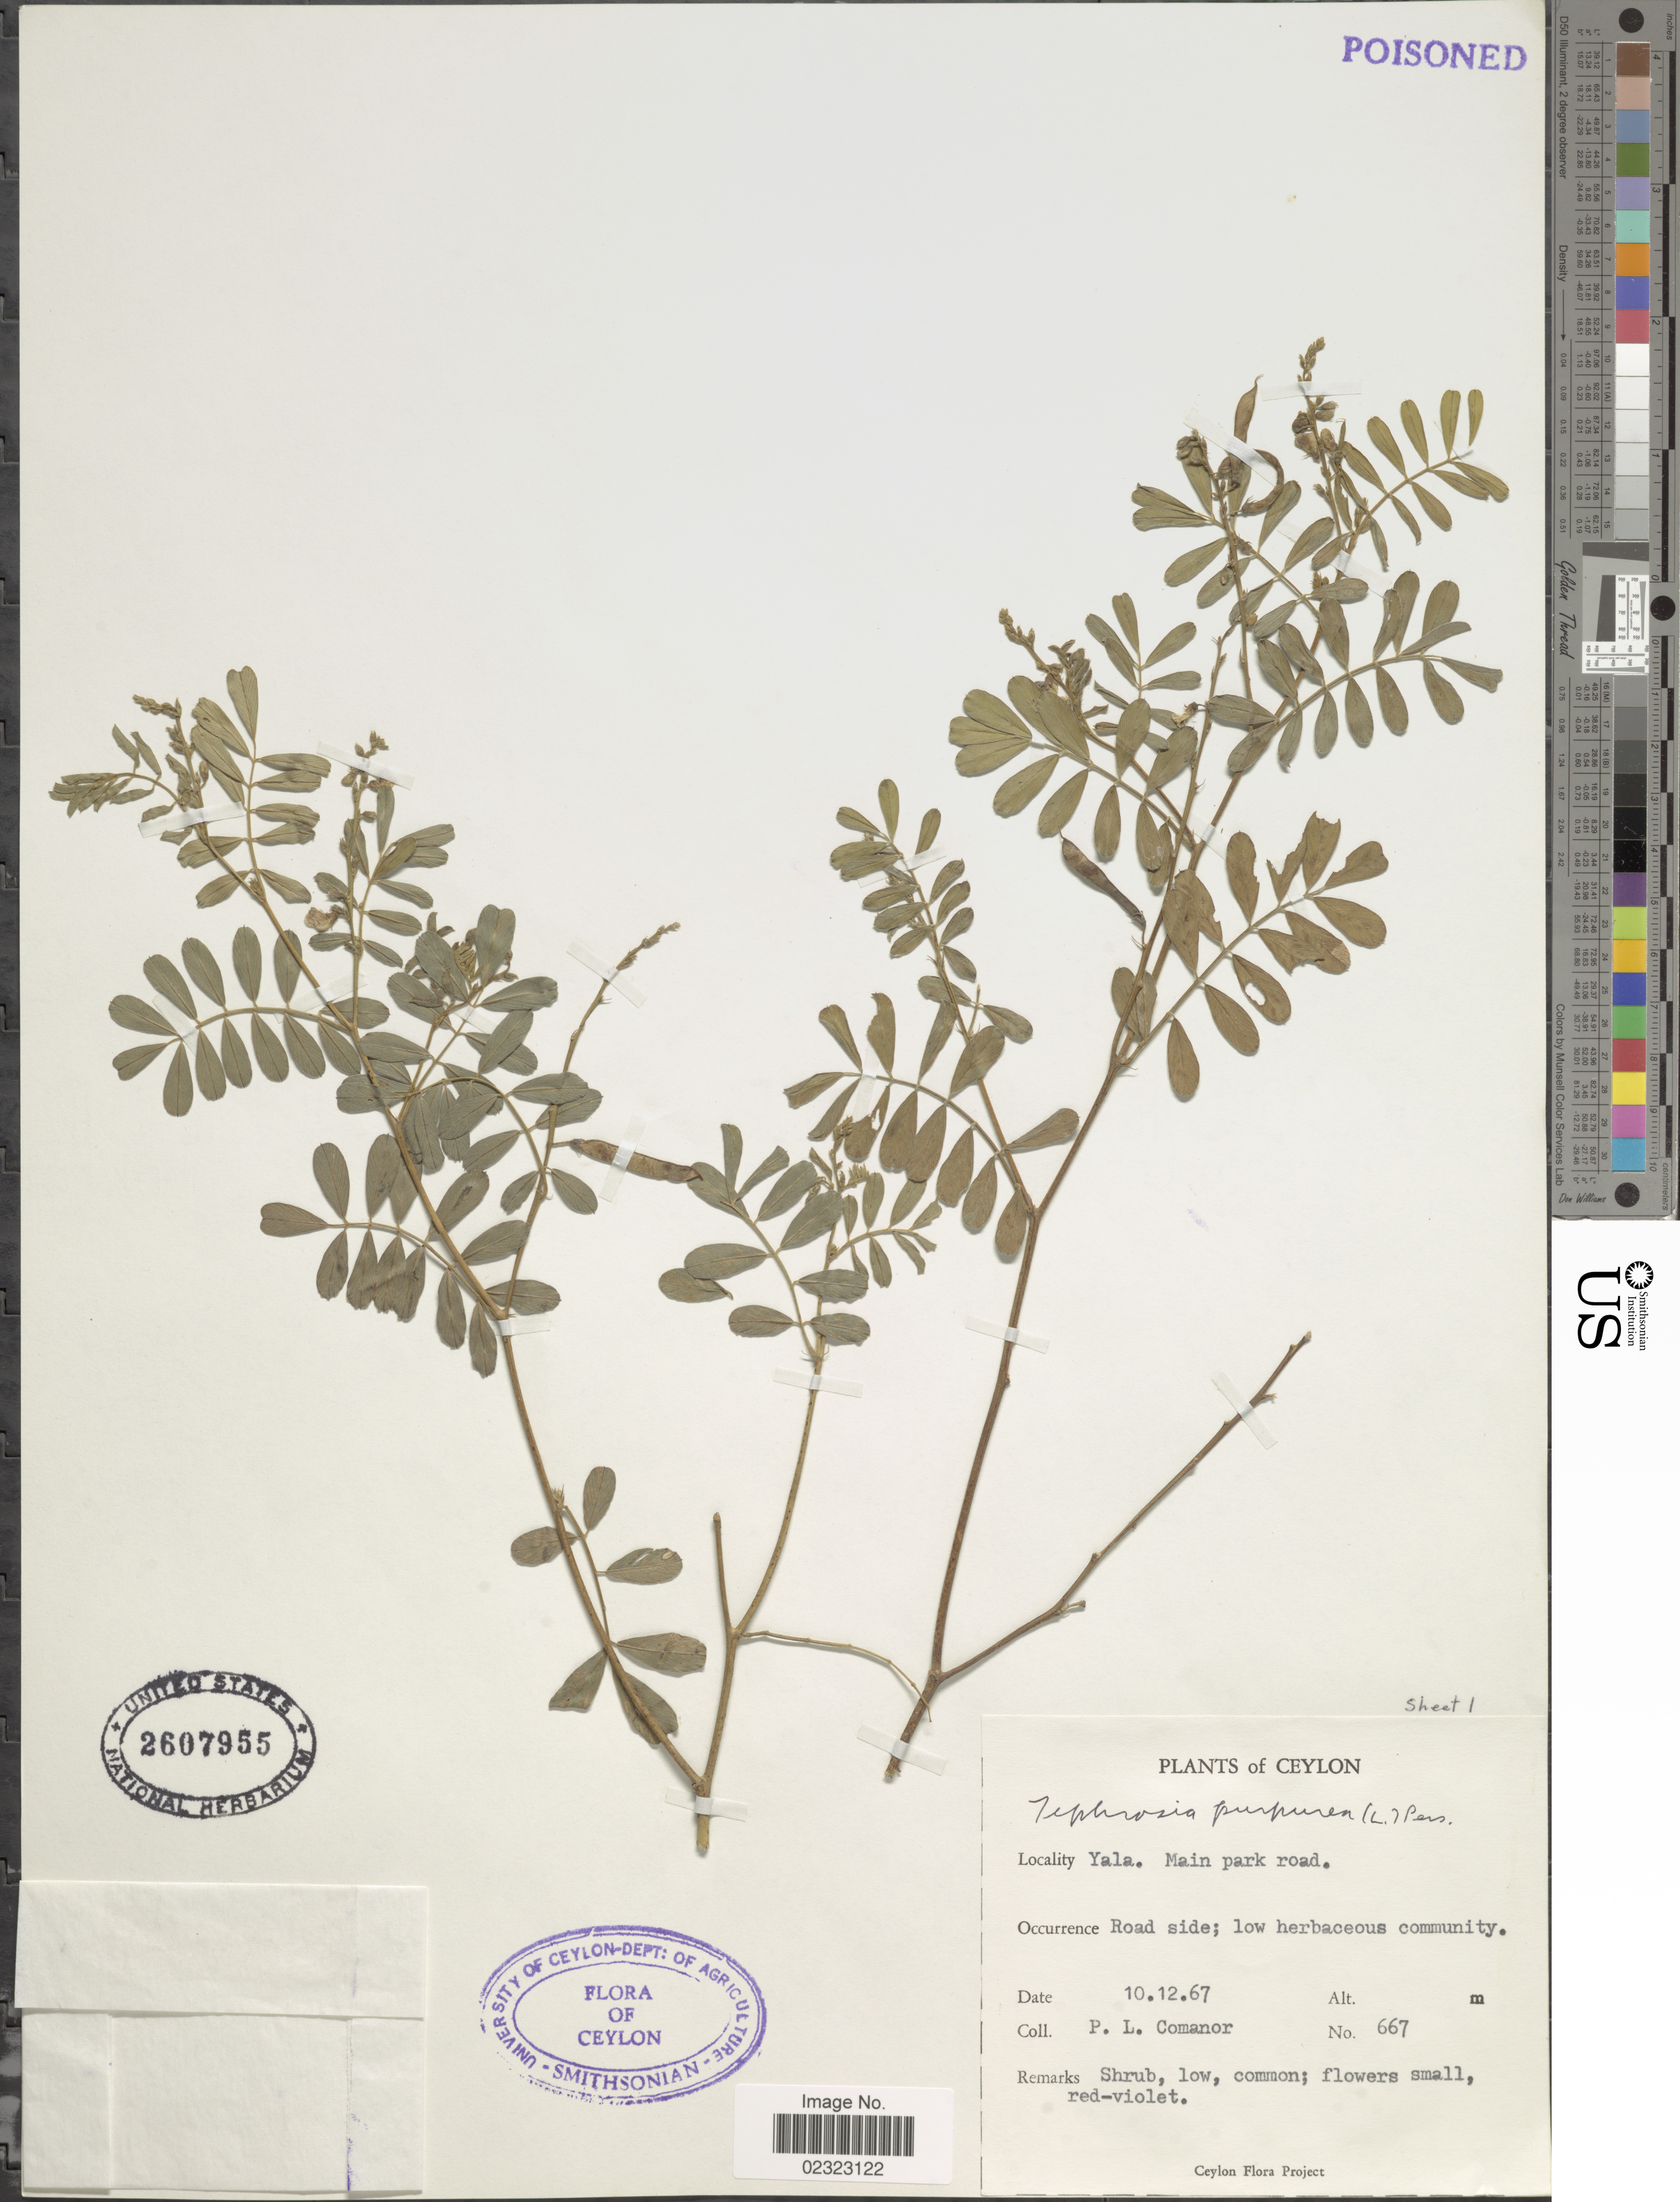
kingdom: Plantae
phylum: Tracheophyta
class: Magnoliopsida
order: Fabales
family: Fabaceae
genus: Tephrosia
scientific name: Tephrosia purpurea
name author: (L.) Pers.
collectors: P. Comanor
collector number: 667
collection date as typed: Transcribed d/m/y: 10/12/67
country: Sri Lanka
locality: Ceylon. Yala. Main park road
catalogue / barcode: US 2607955